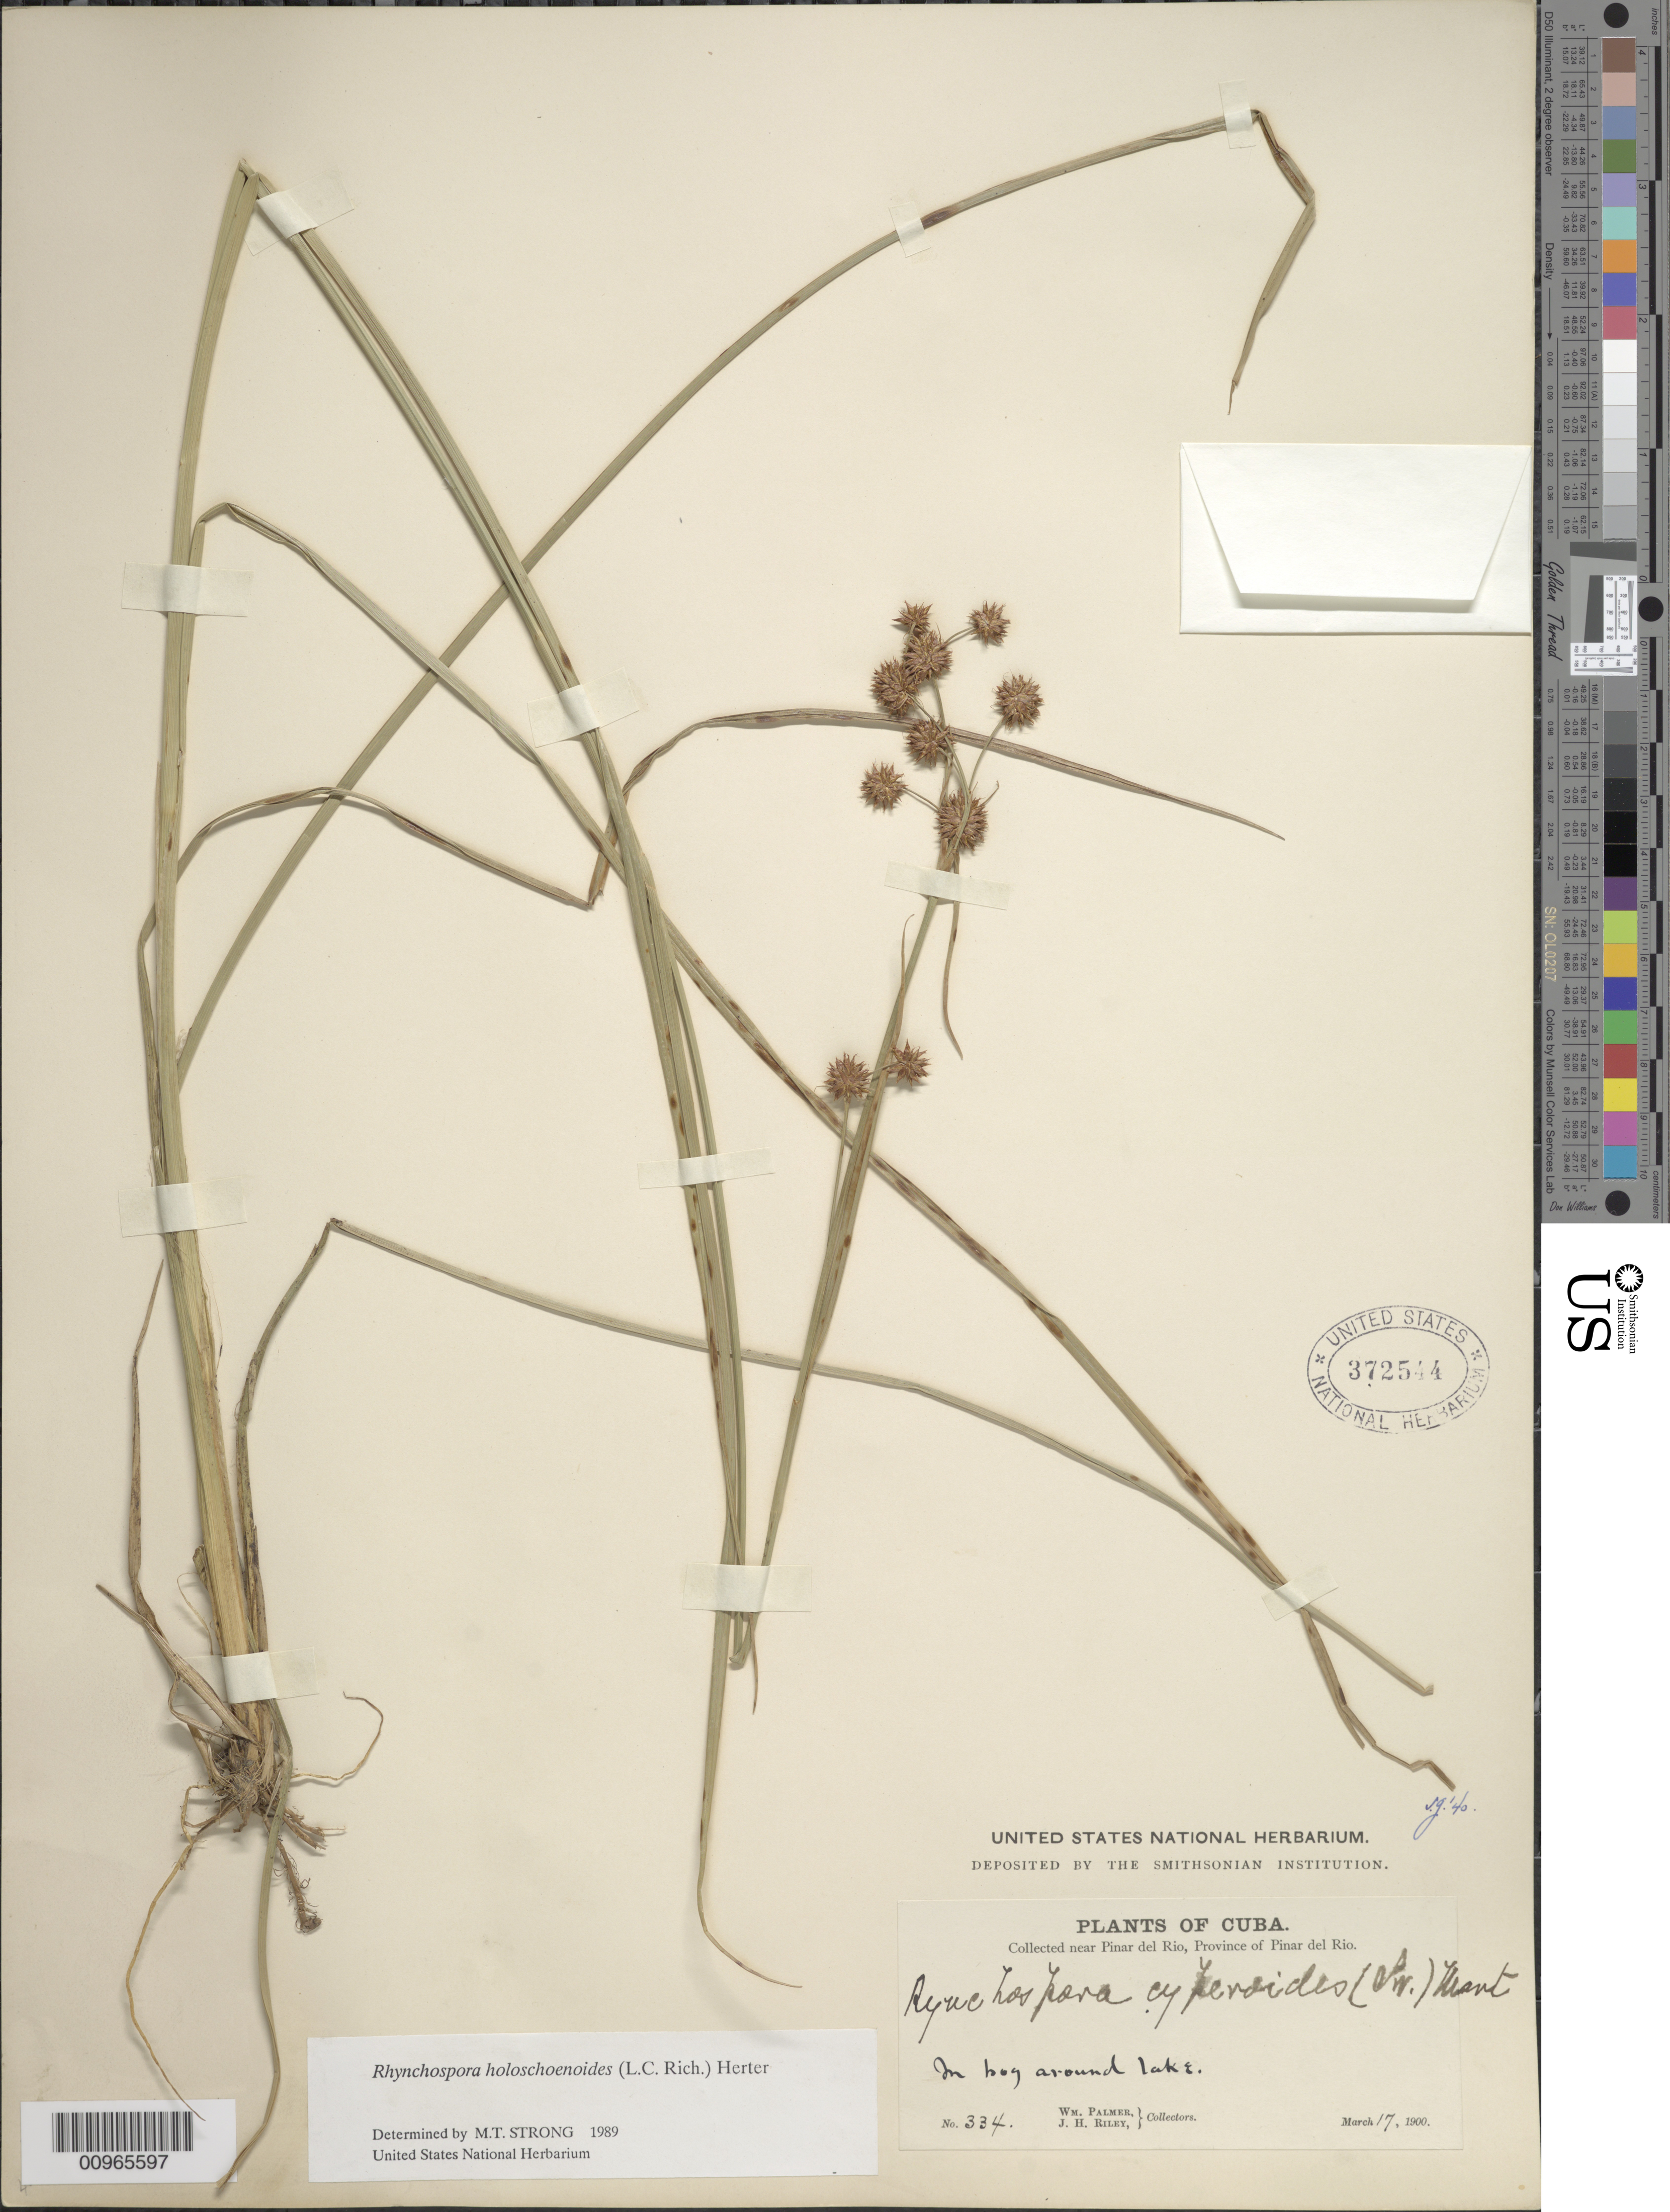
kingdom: Plantae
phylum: Tracheophyta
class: Liliopsida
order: Poales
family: Cyperaceae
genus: Rhynchospora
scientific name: Rhynchospora holoschoenoides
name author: (Rich.) Herter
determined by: Strong, M. T., (US), Smithsonian Institution - National Museum of Natural History (UNITED STATES)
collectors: W. Palmer & J. H. Riley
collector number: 334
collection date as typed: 17 Mar 1900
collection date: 1900-03-17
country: Cuba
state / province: Pinar del Rio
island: Cuba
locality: Near Pinar del Rio, in bog around lake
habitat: In bog around lake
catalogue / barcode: US 372544